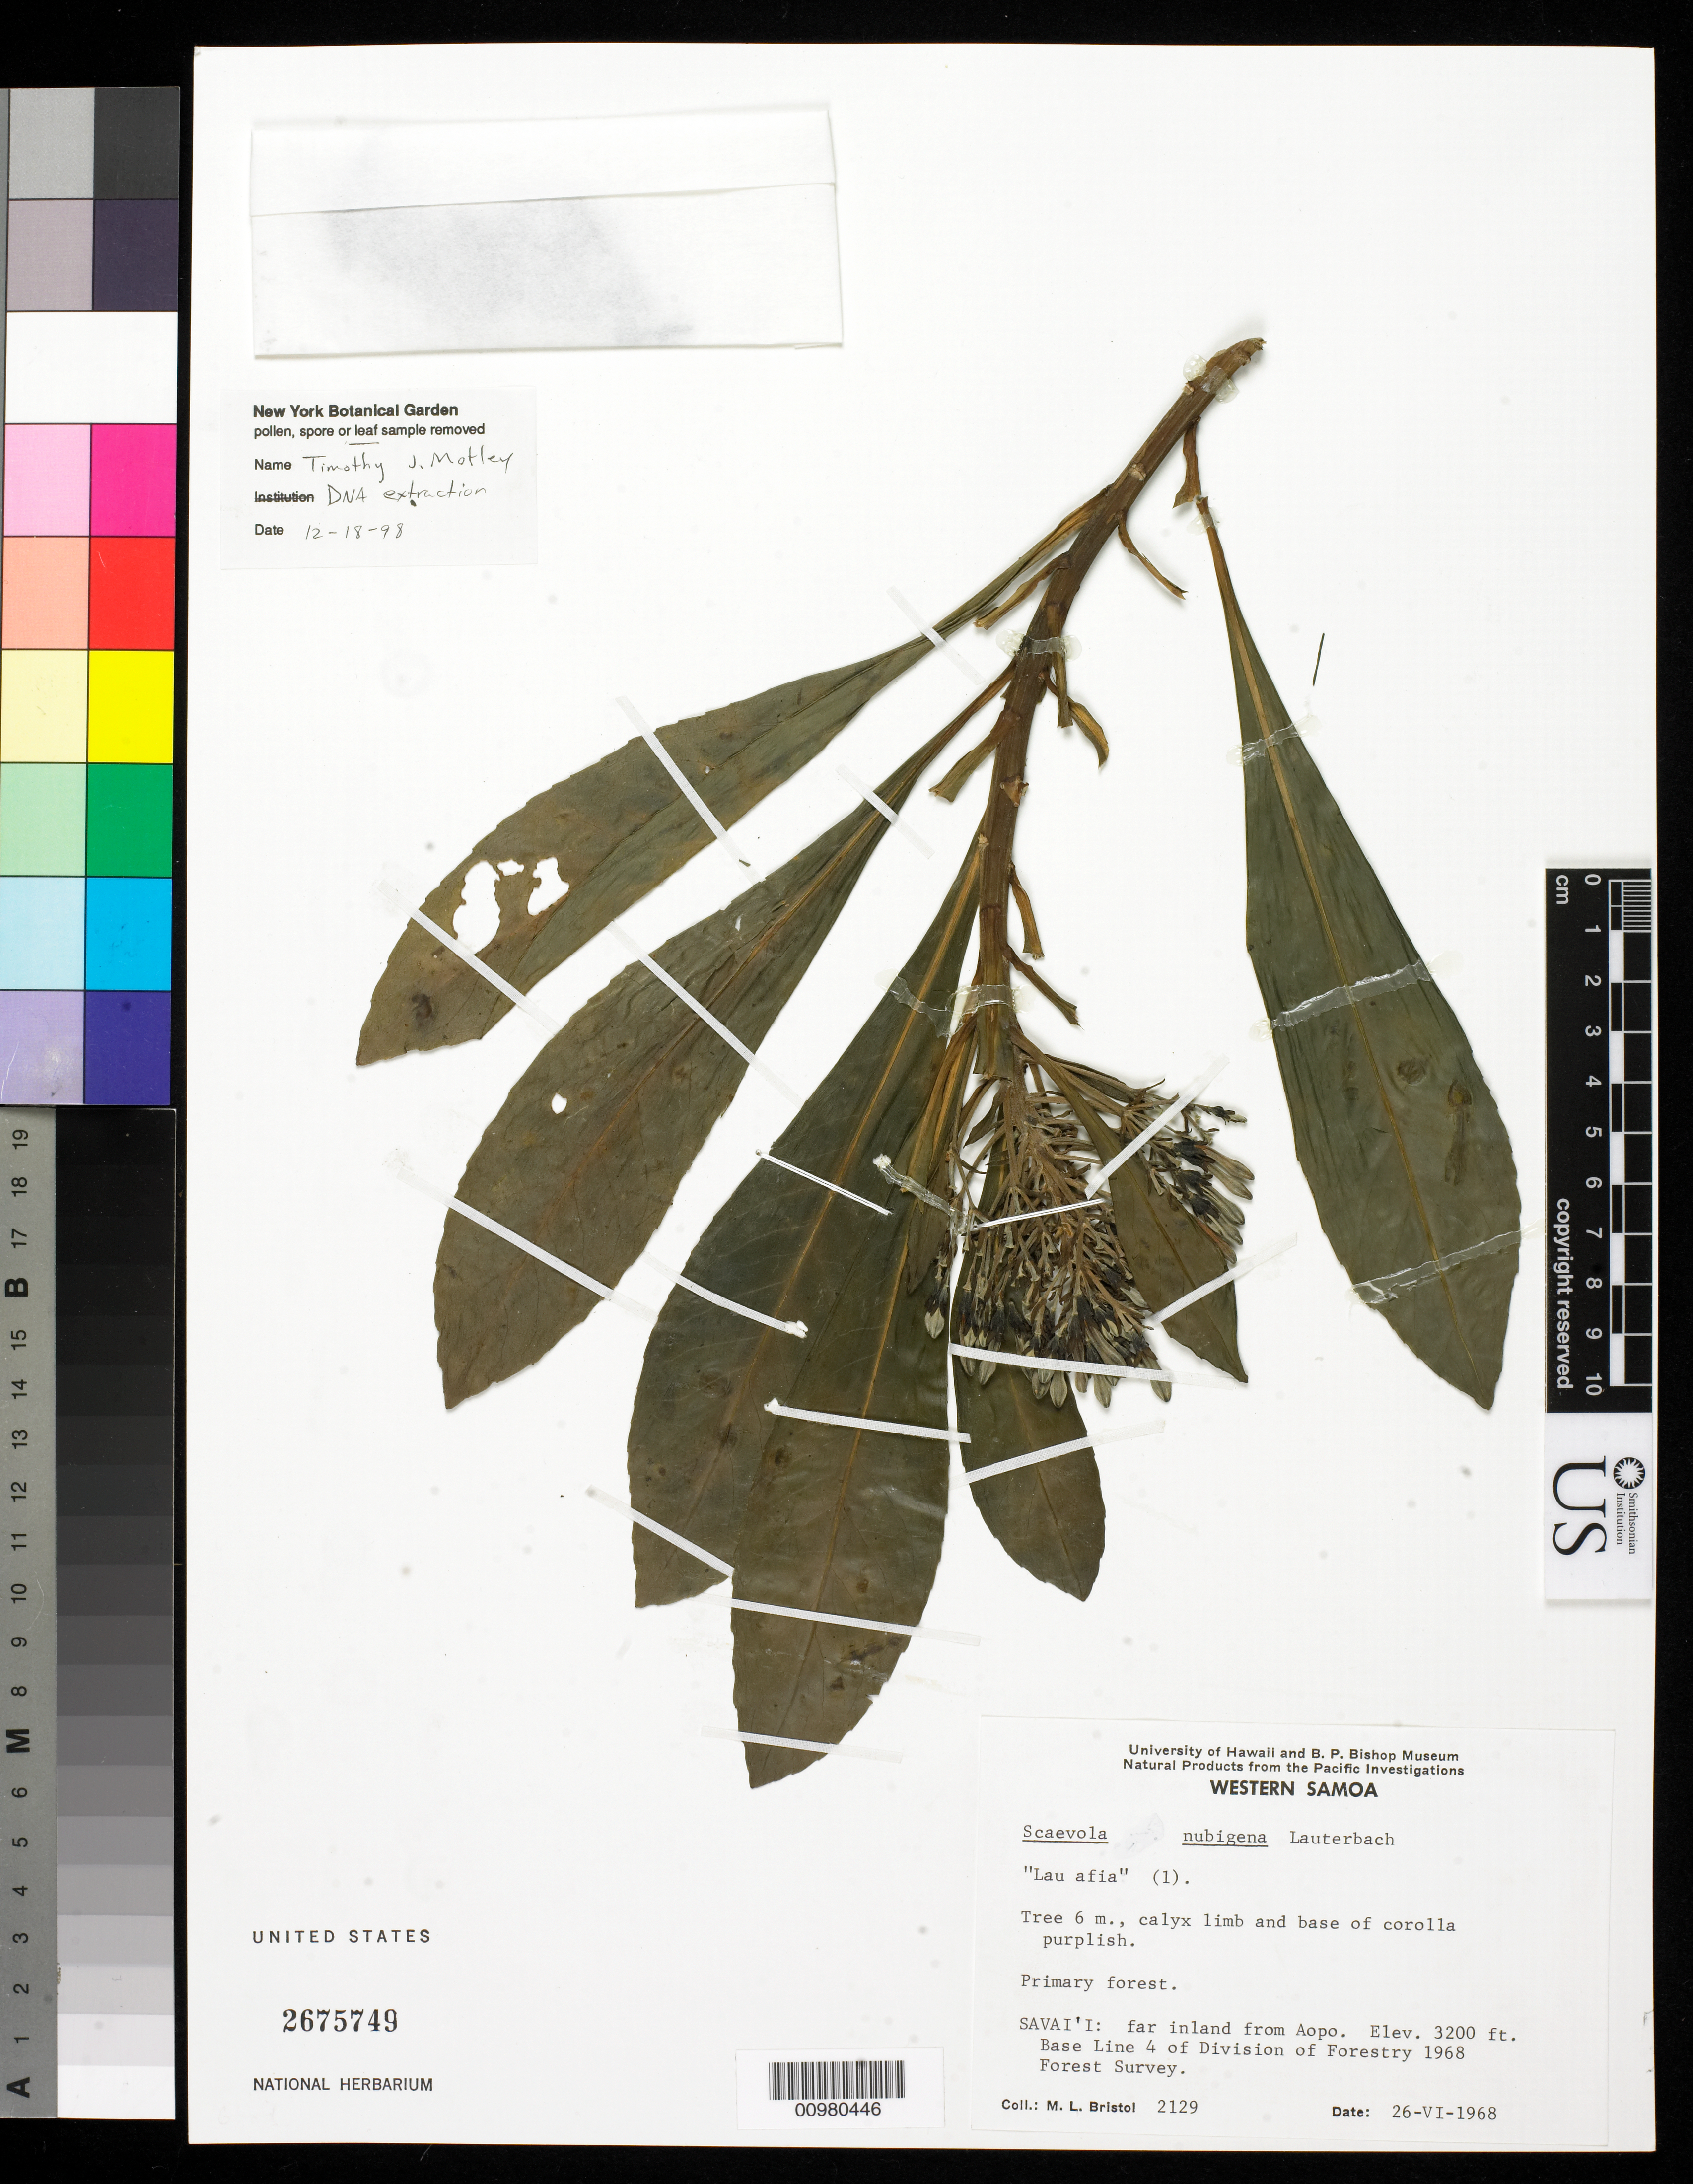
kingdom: Plantae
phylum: Tracheophyta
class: Magnoliopsida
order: Asterales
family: Goodeniaceae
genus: Scaevola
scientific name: Scaevola nubigena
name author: Lauterb.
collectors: M. L. Bristol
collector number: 2129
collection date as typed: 26 Jun 1968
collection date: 1968-06-26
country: Samoa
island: Savai'i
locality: far inland from Aopo.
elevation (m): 975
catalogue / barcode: US 2675719